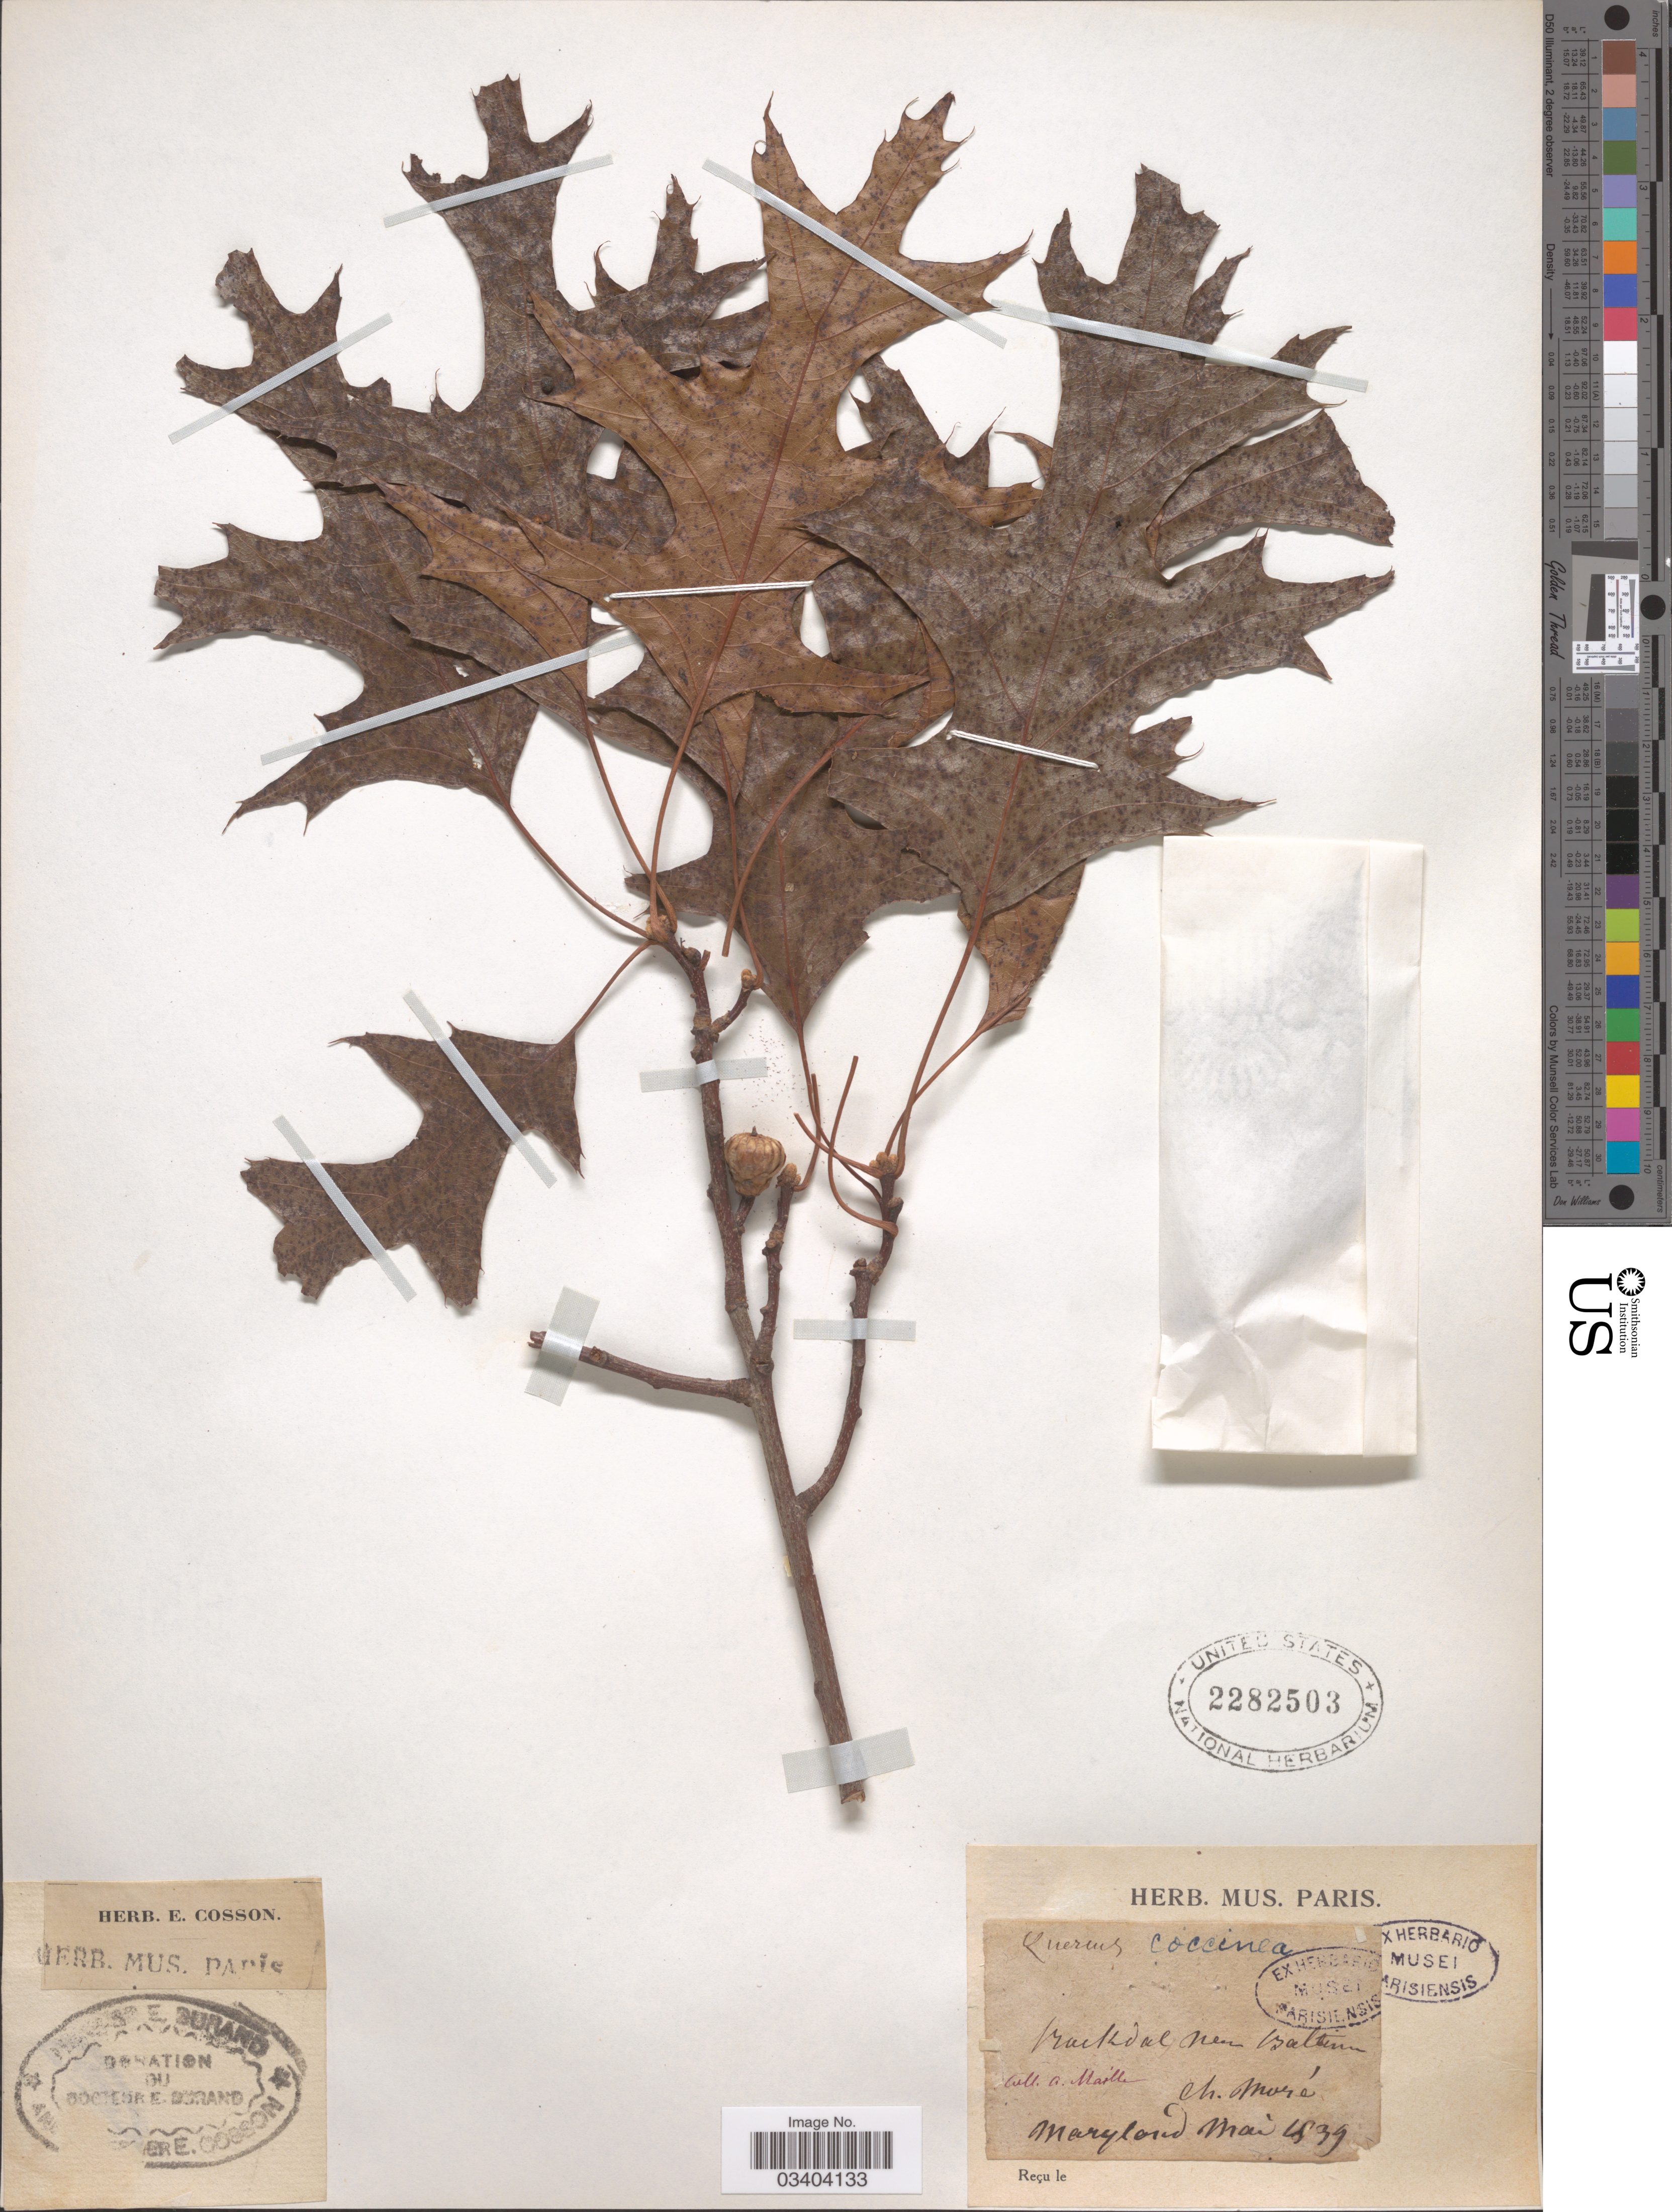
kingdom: Plantae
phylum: Tracheophyta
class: Magnoliopsida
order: Fagales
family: Fagaceae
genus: Quercus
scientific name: Quercus coccinea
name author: Münchh.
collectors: A. Maille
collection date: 1839-05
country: United States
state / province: Maryland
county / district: Baltimore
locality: Brackdal near Baltim.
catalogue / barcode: US 2282503